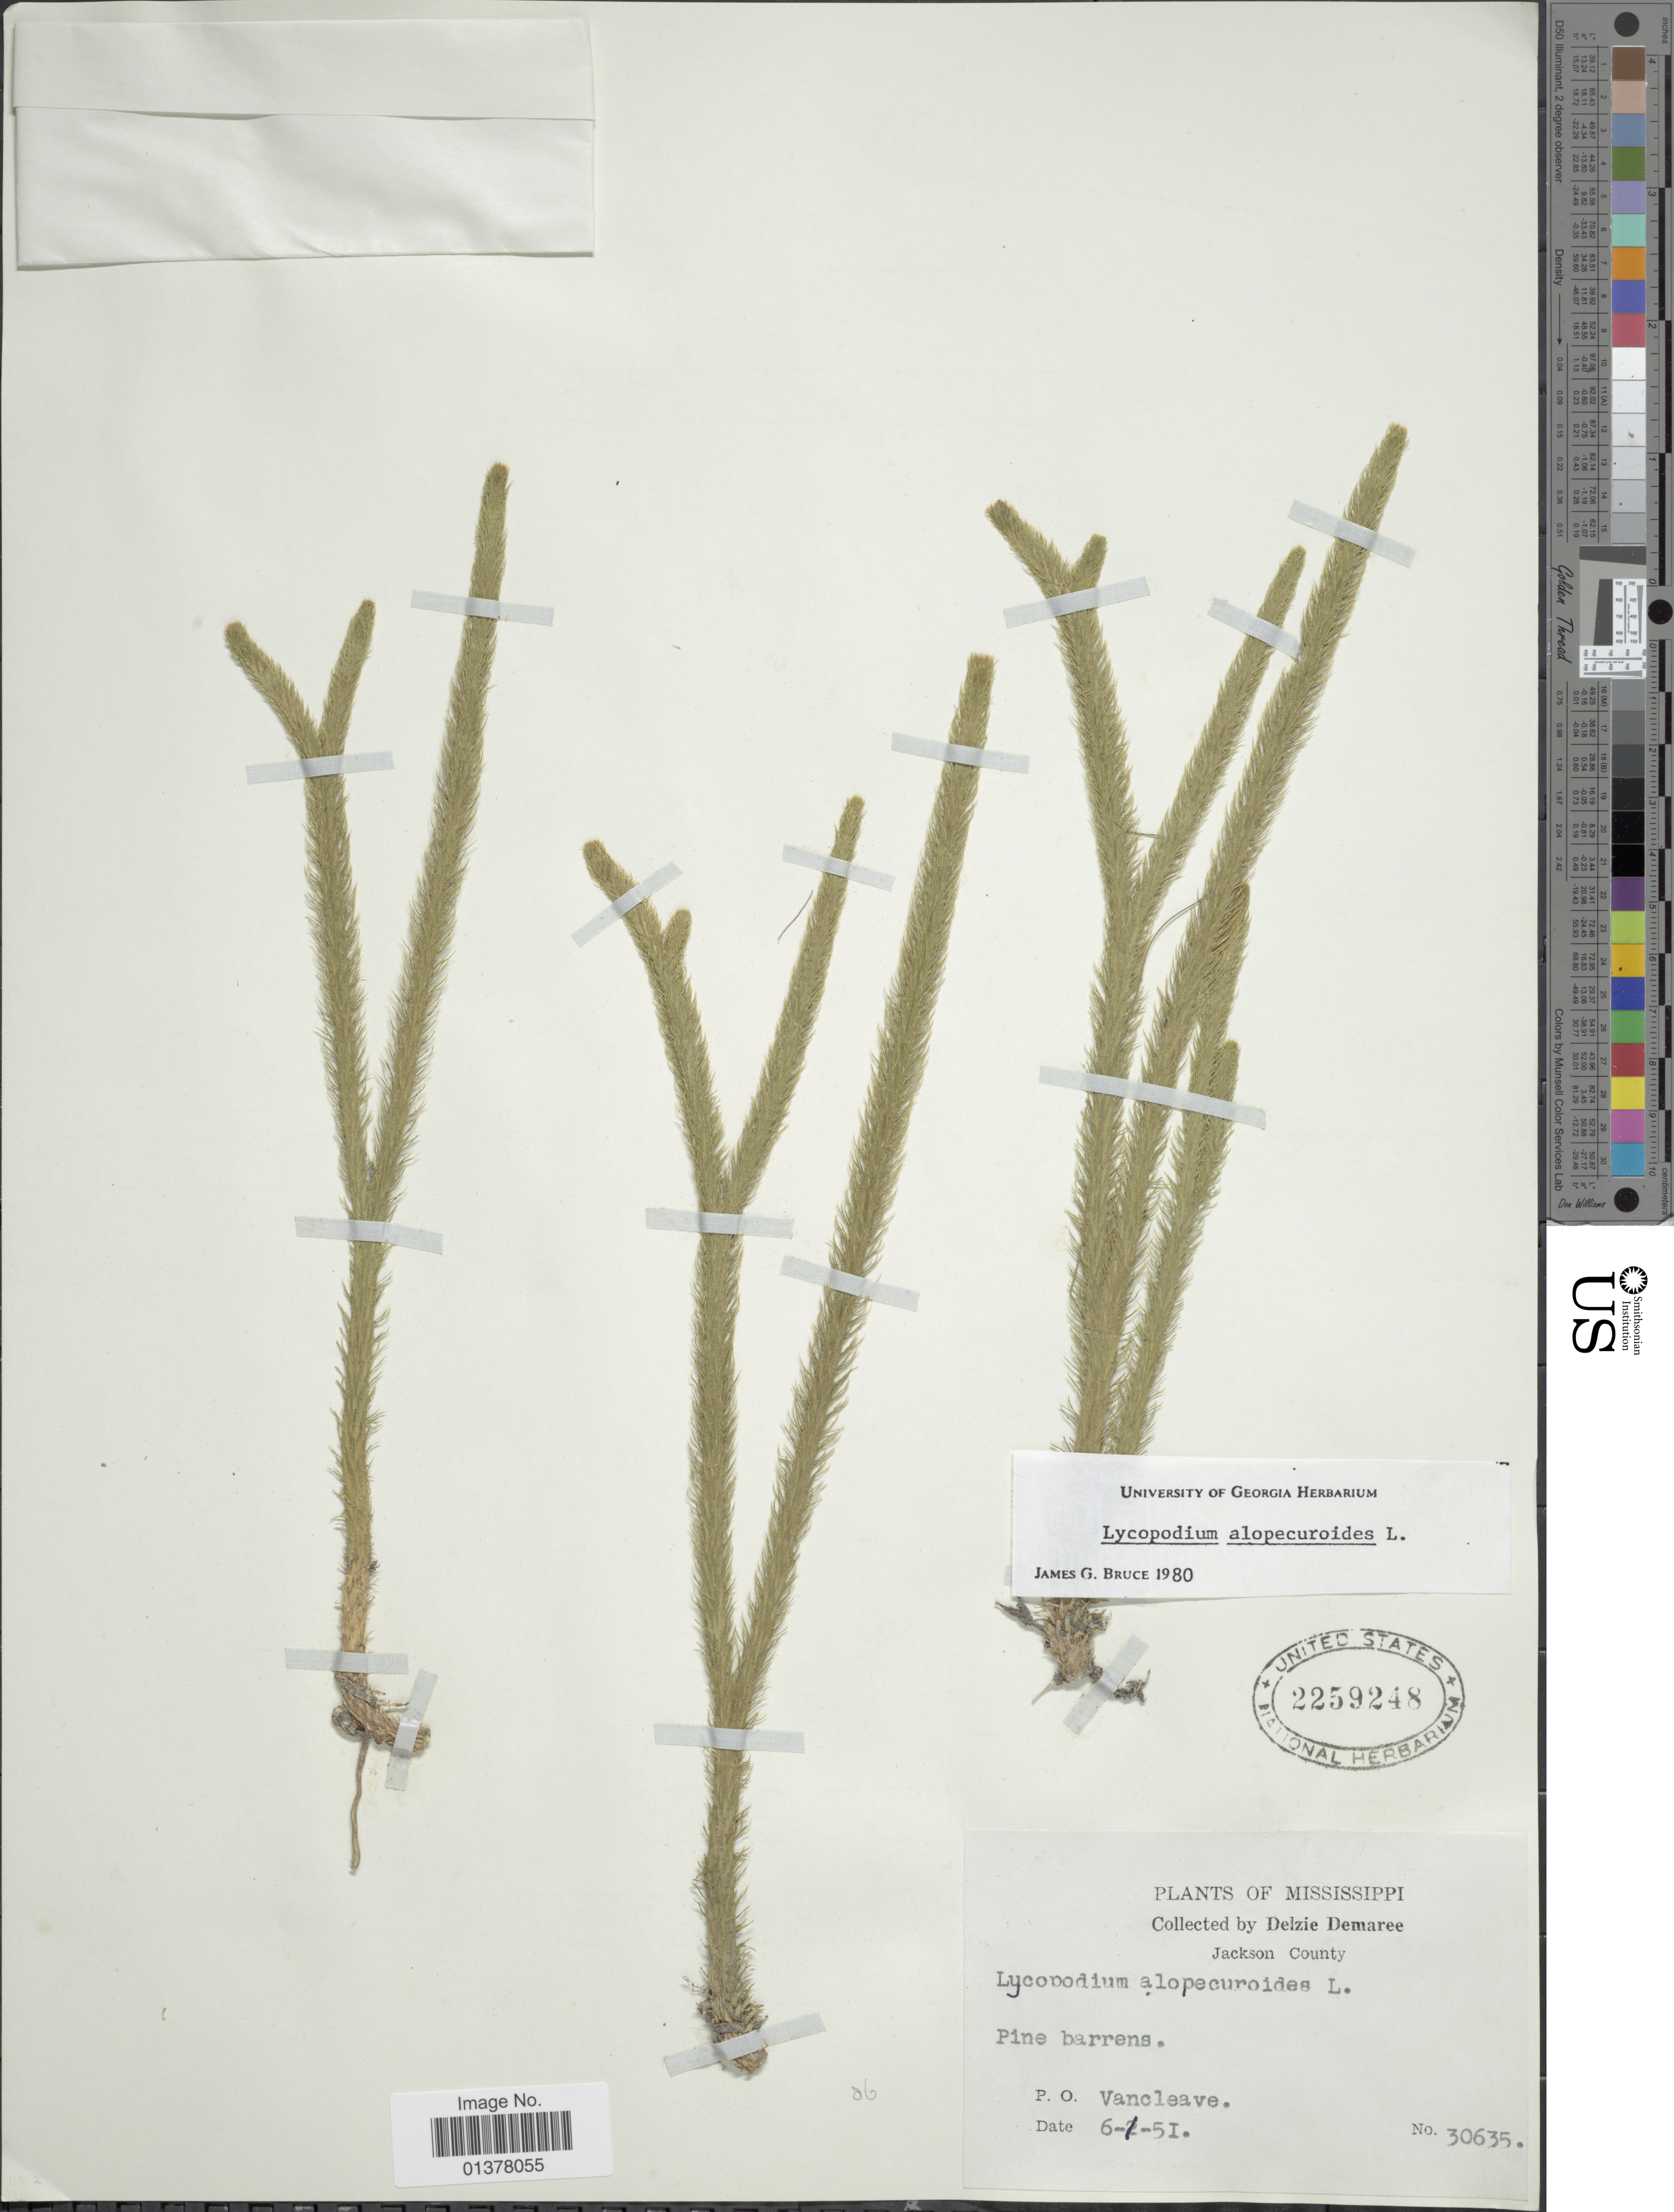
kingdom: Plantae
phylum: Tracheophyta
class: Lycopodiopsida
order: Lycopodiales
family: Lycopodiaceae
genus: Lycopodiella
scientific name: Lycopodiella alopecuroides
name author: (L.) Cranfill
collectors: D. Demaree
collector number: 30635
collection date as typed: Transcribed d/m/y: 6/1/51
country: United States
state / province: Mississippi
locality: Jackson County, Pine barrens, P.O. Vancleave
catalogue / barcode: US 2259248